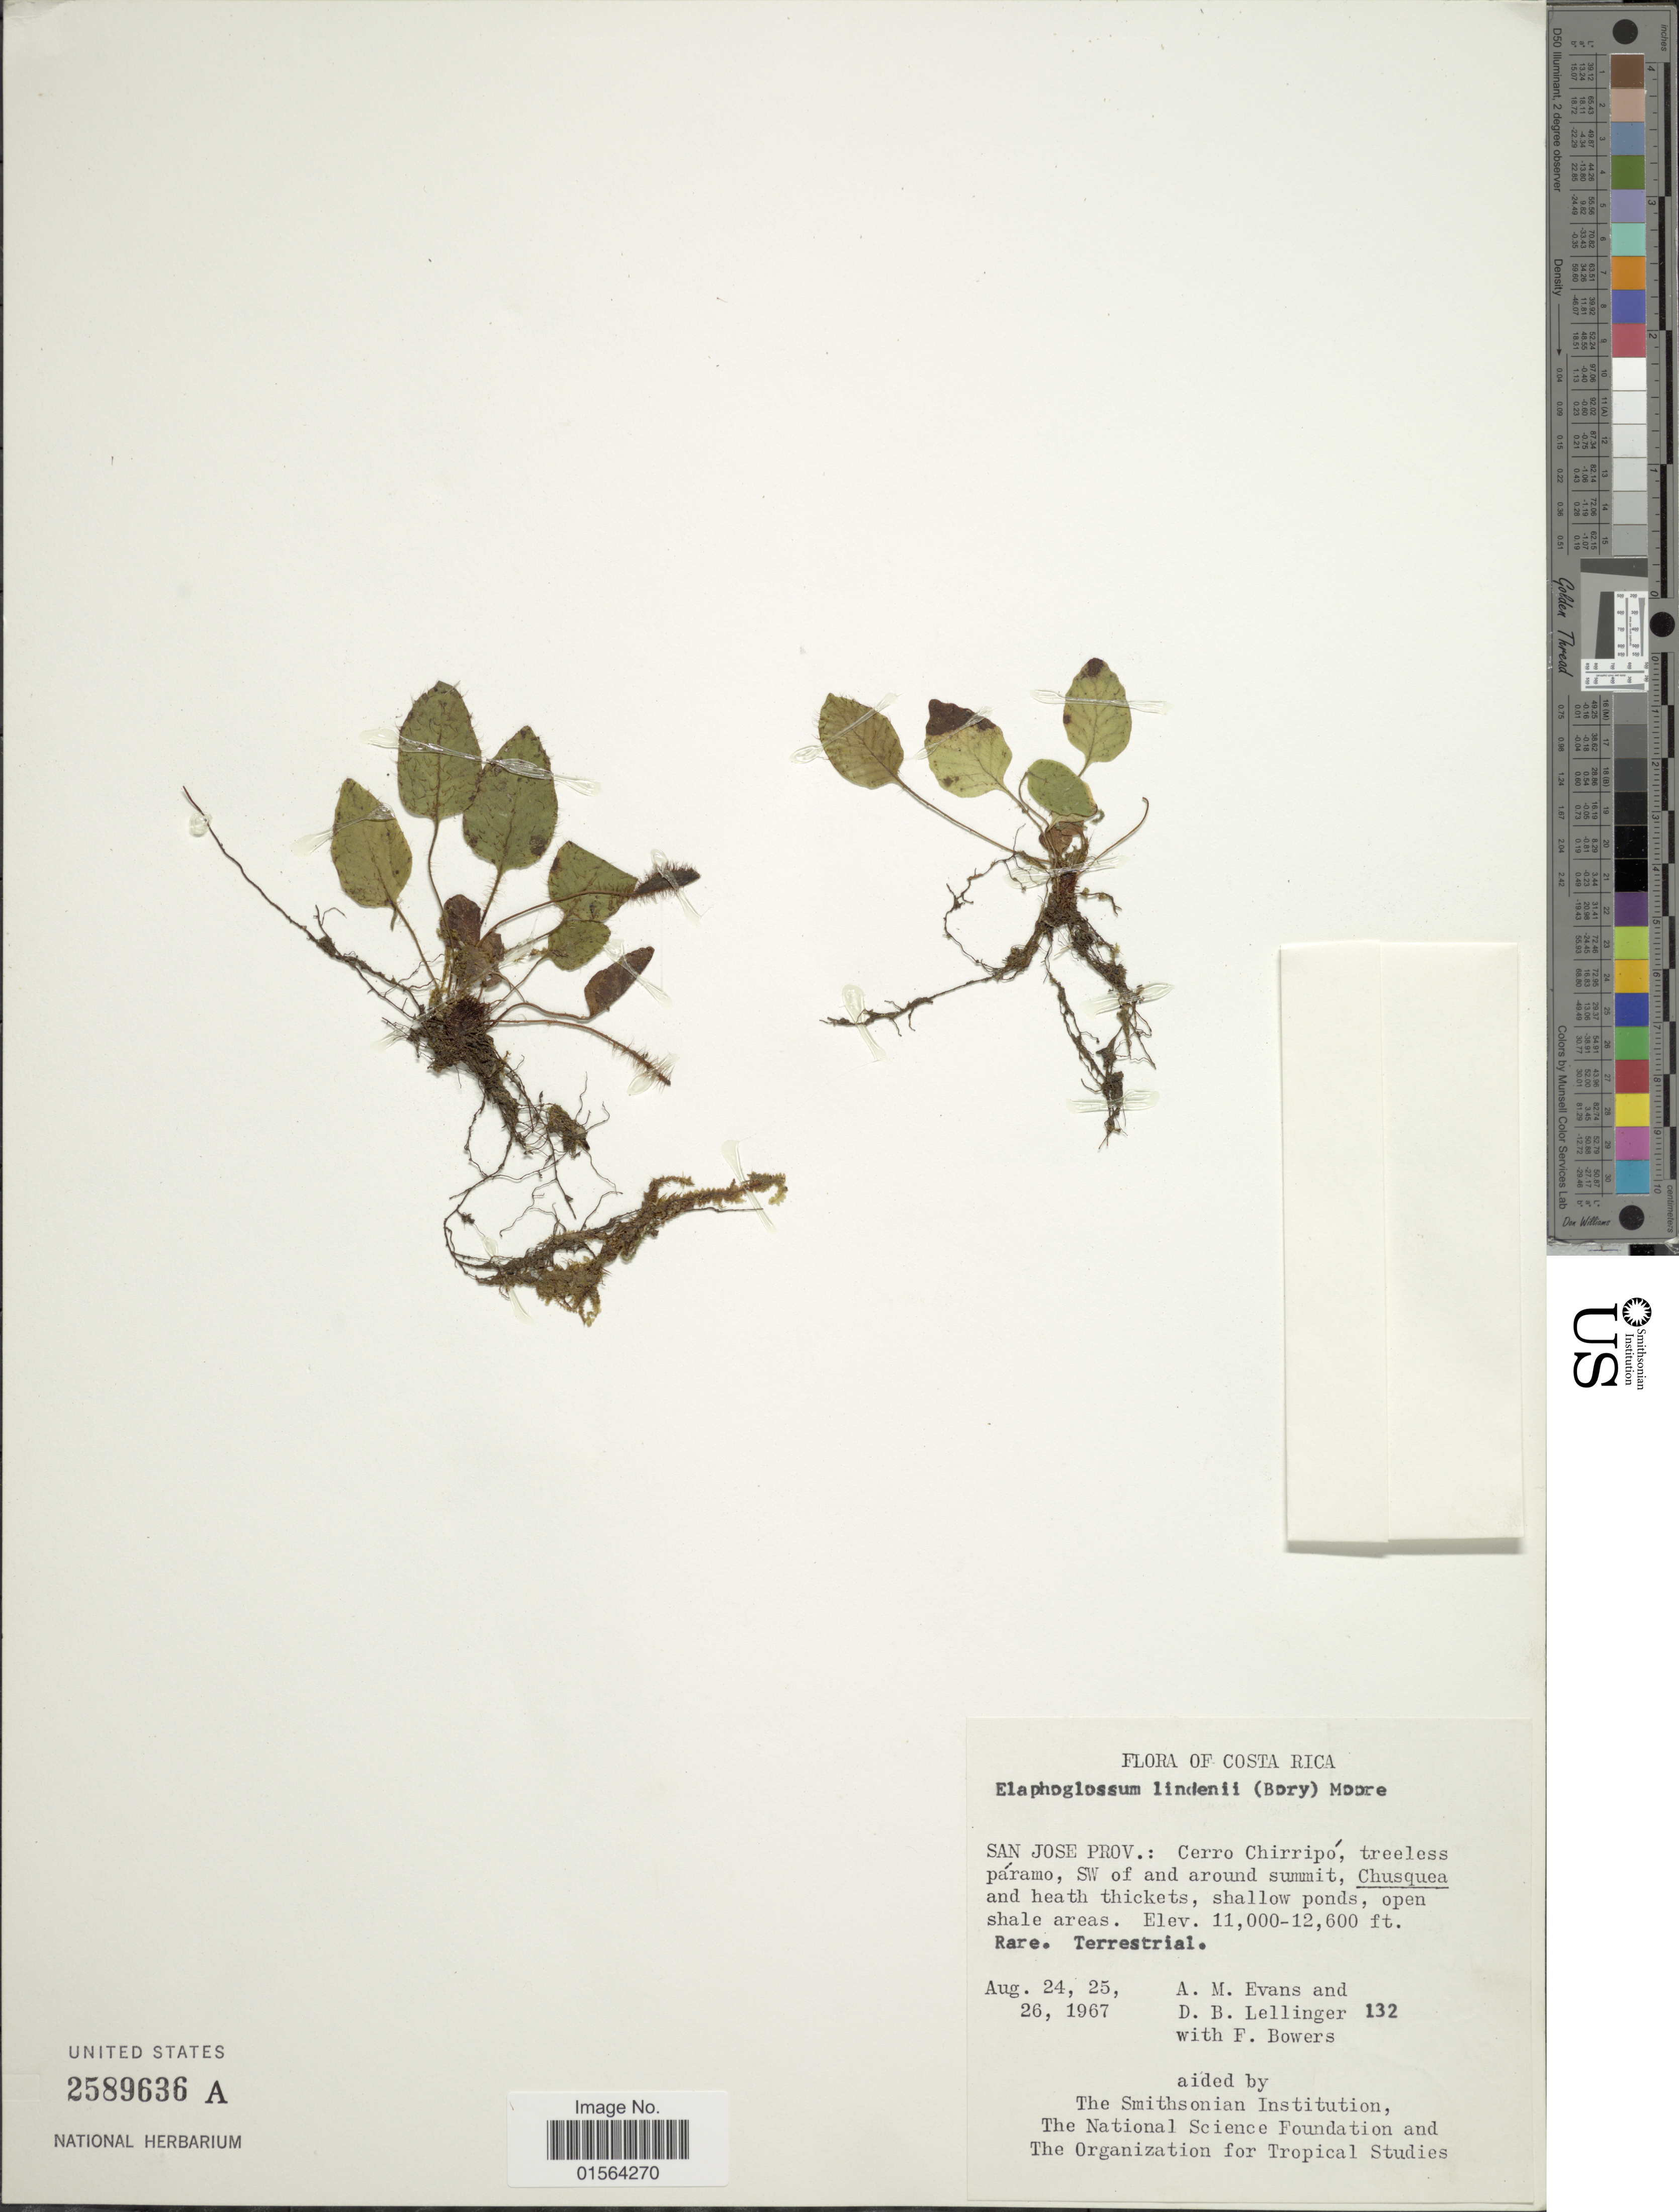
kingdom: Plantae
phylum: Tracheophyta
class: Polypodiopsida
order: Polypodiales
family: Dryopteridaceae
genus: Elaphoglossum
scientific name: Elaphoglossum lindenii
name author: (Bory ex Fée) T. Moore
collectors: A. M. Evans, D. B. Lellinger & F. Bowers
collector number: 132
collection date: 1967-08-24/1967-08-26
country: Costa Rica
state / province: San José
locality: San Jose Prov.: Cerro Chirripo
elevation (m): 3353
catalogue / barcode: US 2589636A